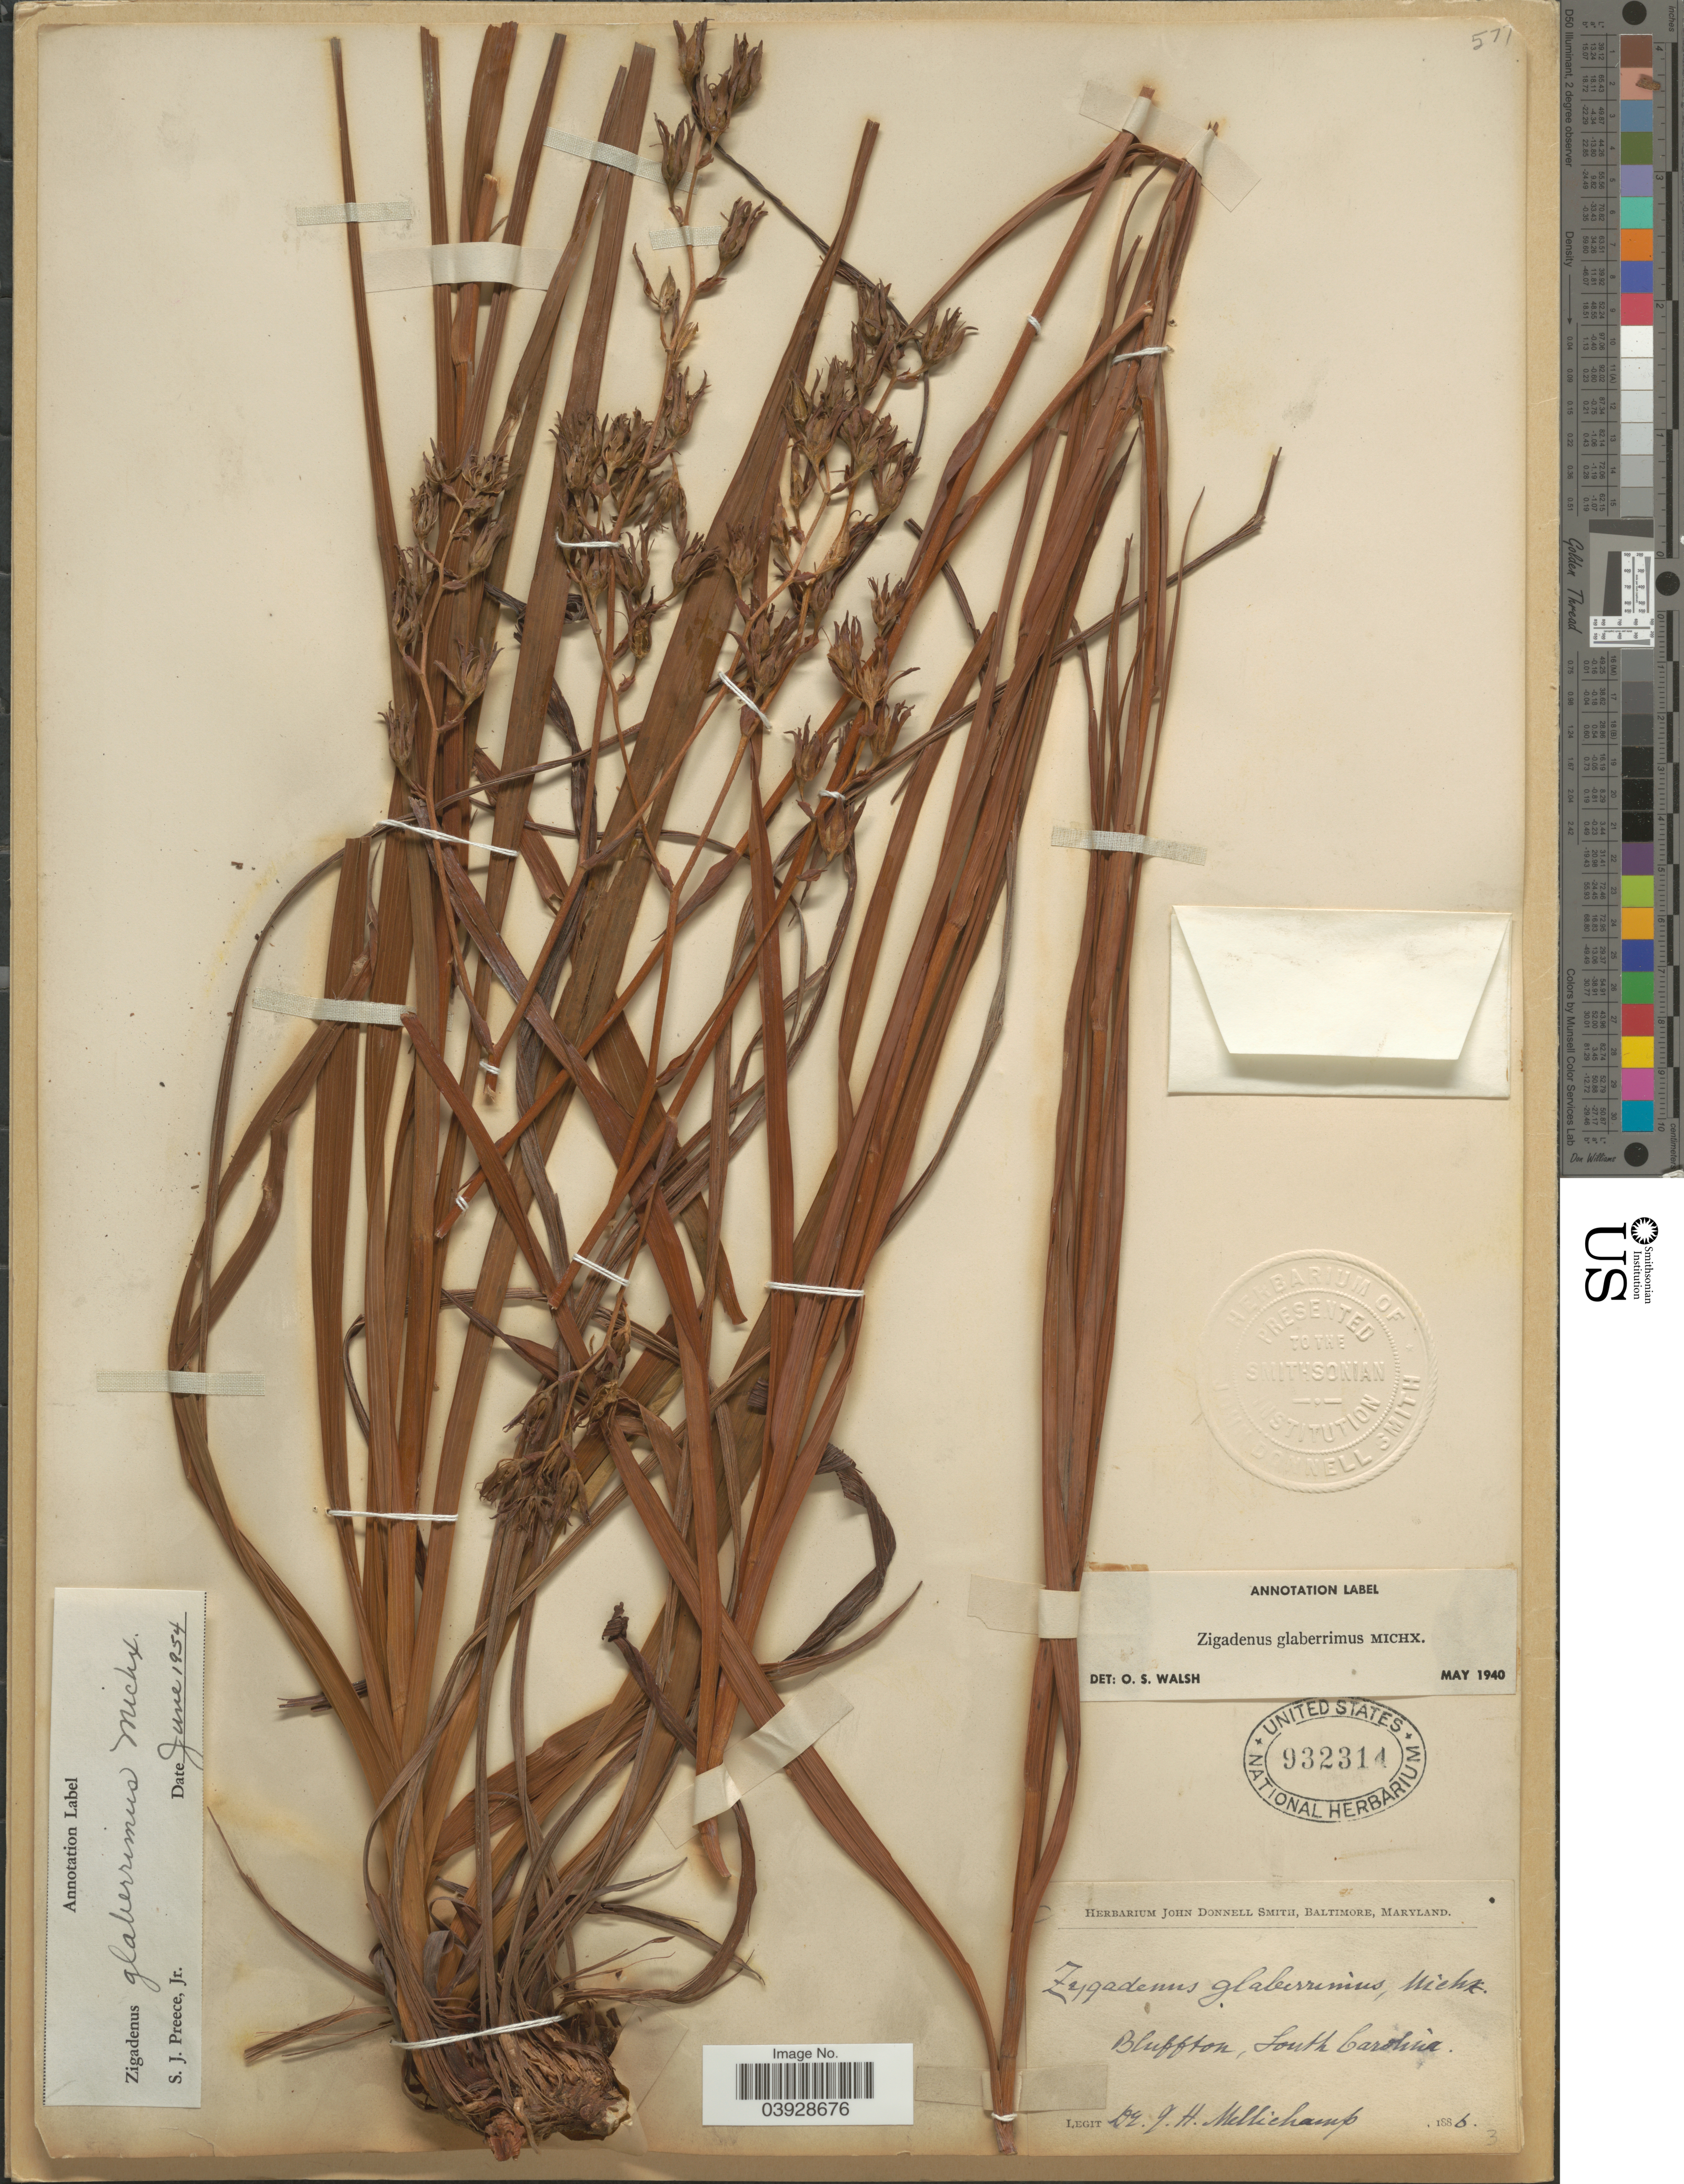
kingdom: Plantae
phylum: Tracheophyta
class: Liliopsida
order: Liliales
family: Melanthiaceae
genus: Zigadenus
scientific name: Zigadenus glaberrimus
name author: Michx.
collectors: J. H. Mellichamp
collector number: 3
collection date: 1886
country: United States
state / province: South Carolina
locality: Bluffton.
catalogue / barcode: US 932314